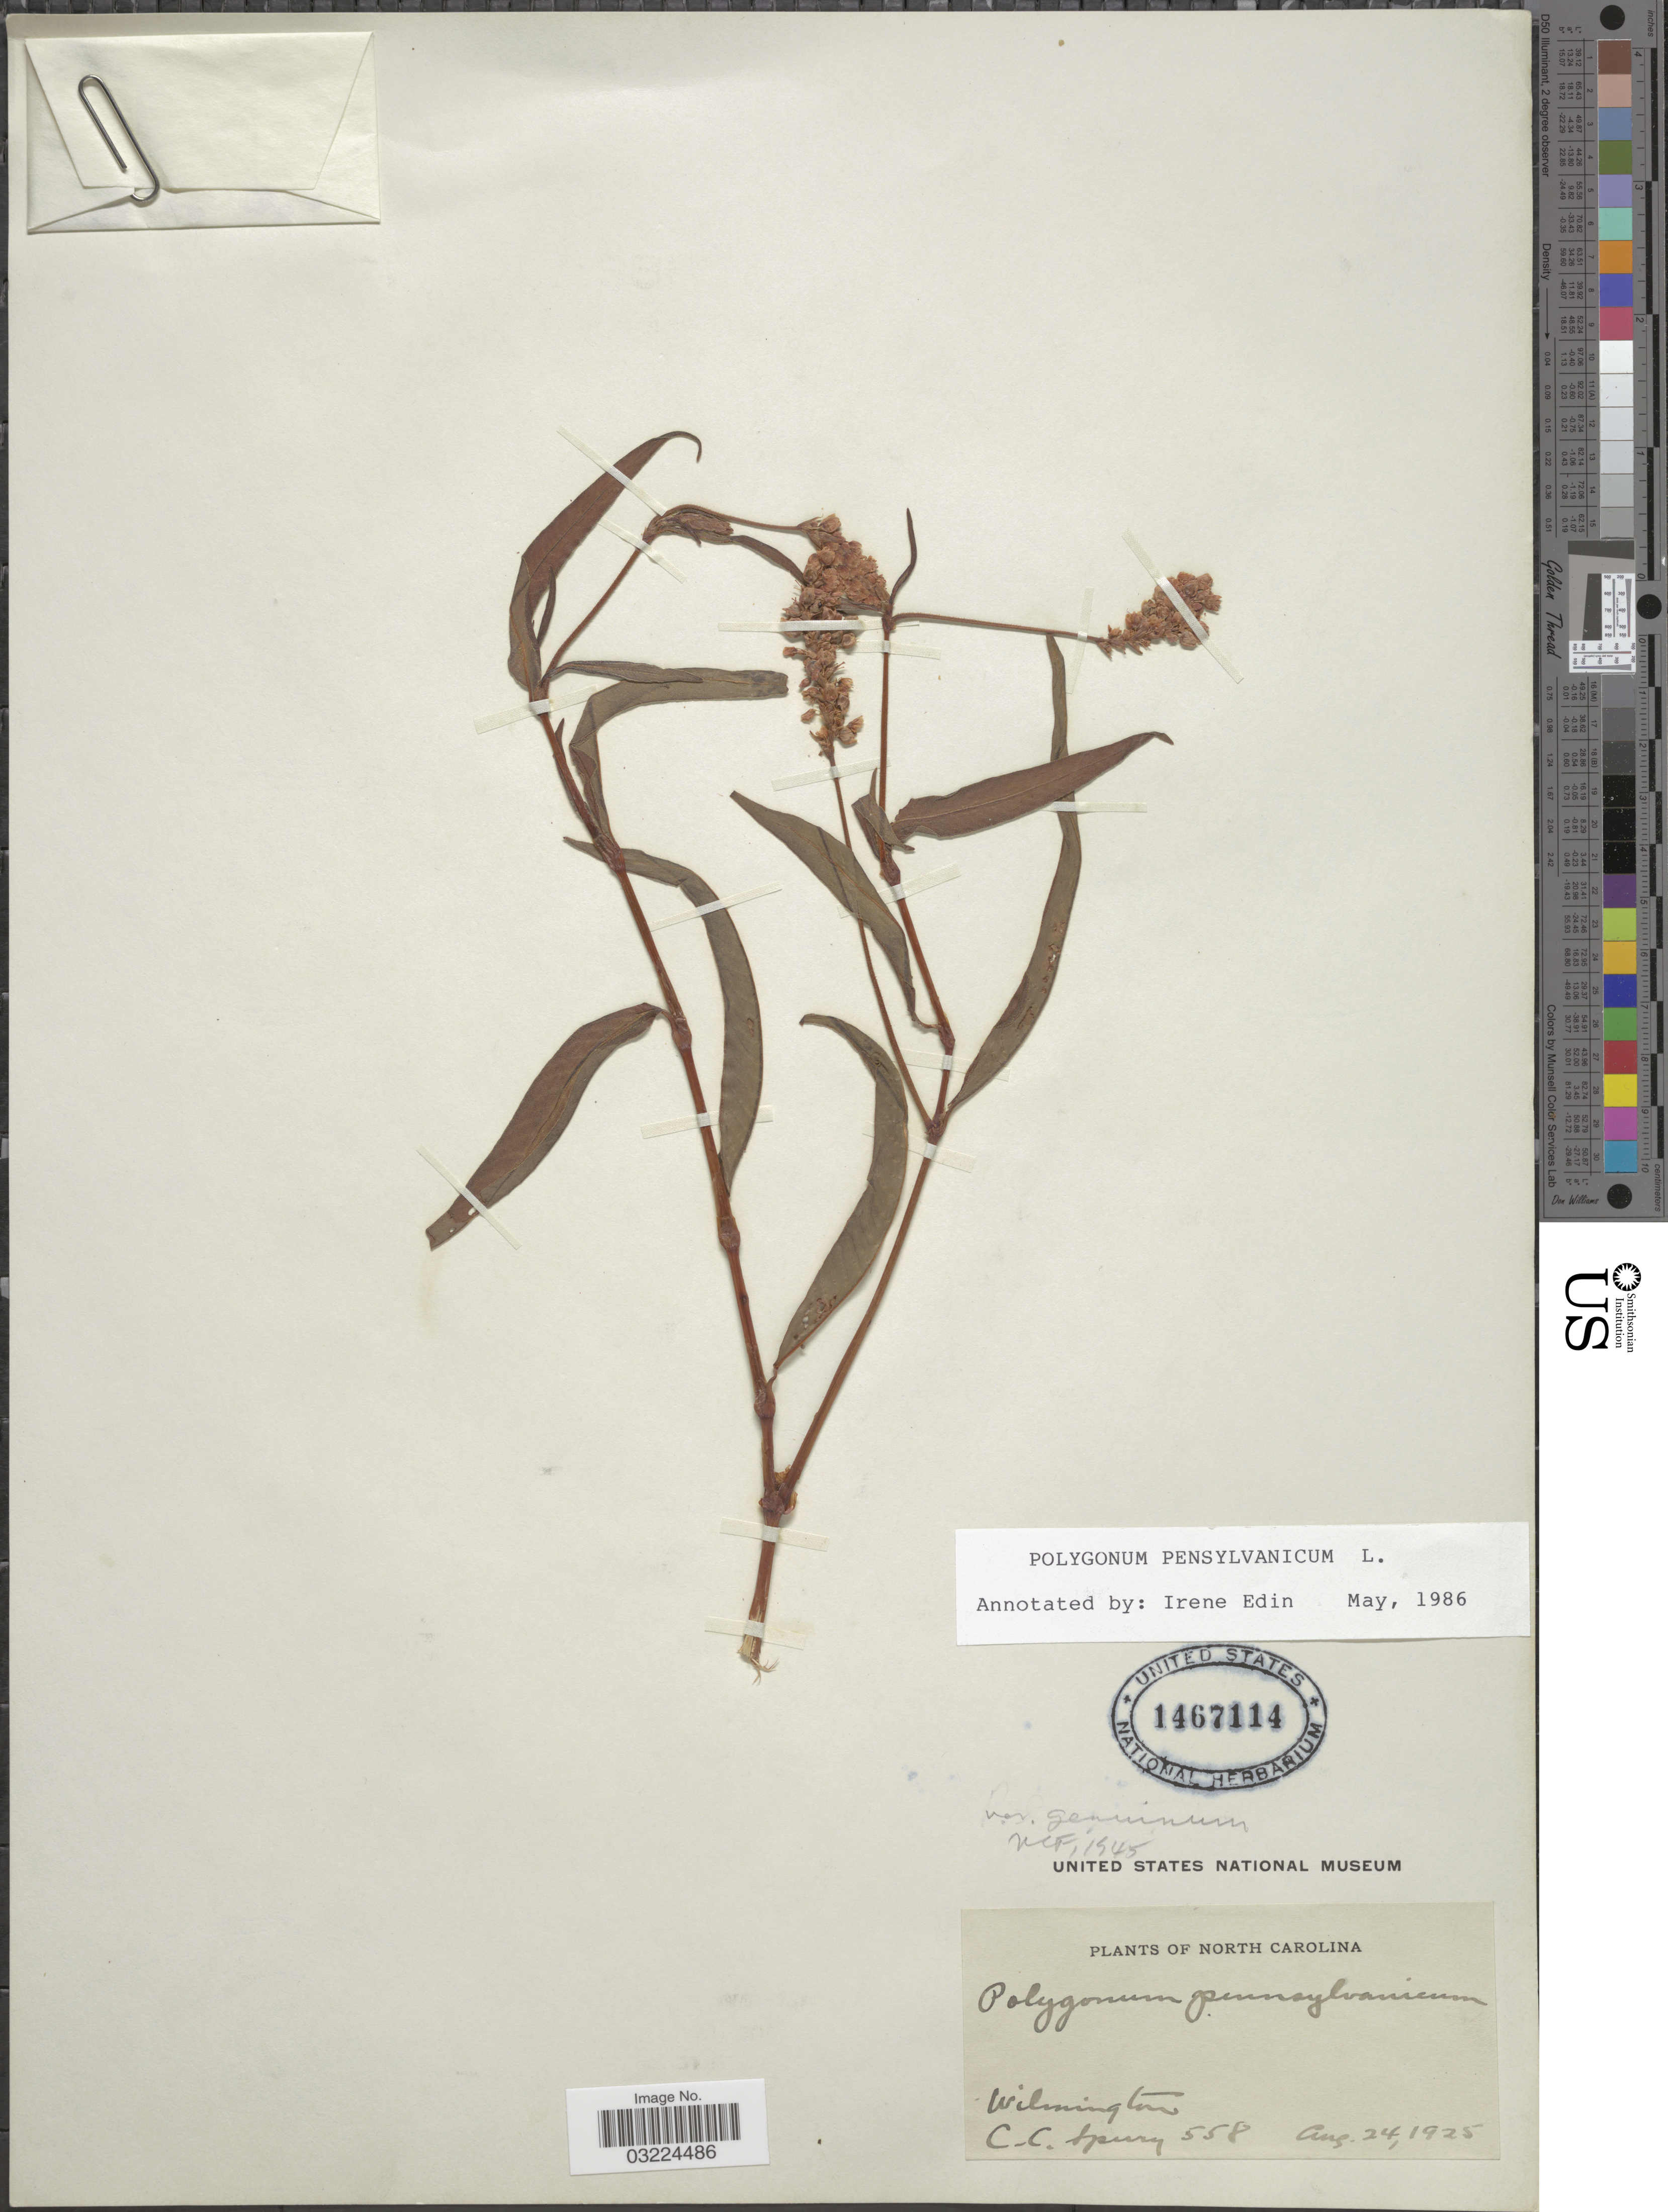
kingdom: Plantae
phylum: Tracheophyta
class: Magnoliopsida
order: Caryophyllales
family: Polygonaceae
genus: Persicaria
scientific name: Persicaria pensylvanica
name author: (L.) M. Gómez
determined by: Atha, D. E.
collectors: C. C. Sperry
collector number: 558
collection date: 1925-08-24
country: United States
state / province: North Carolina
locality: Wilmington.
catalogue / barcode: US 1467114